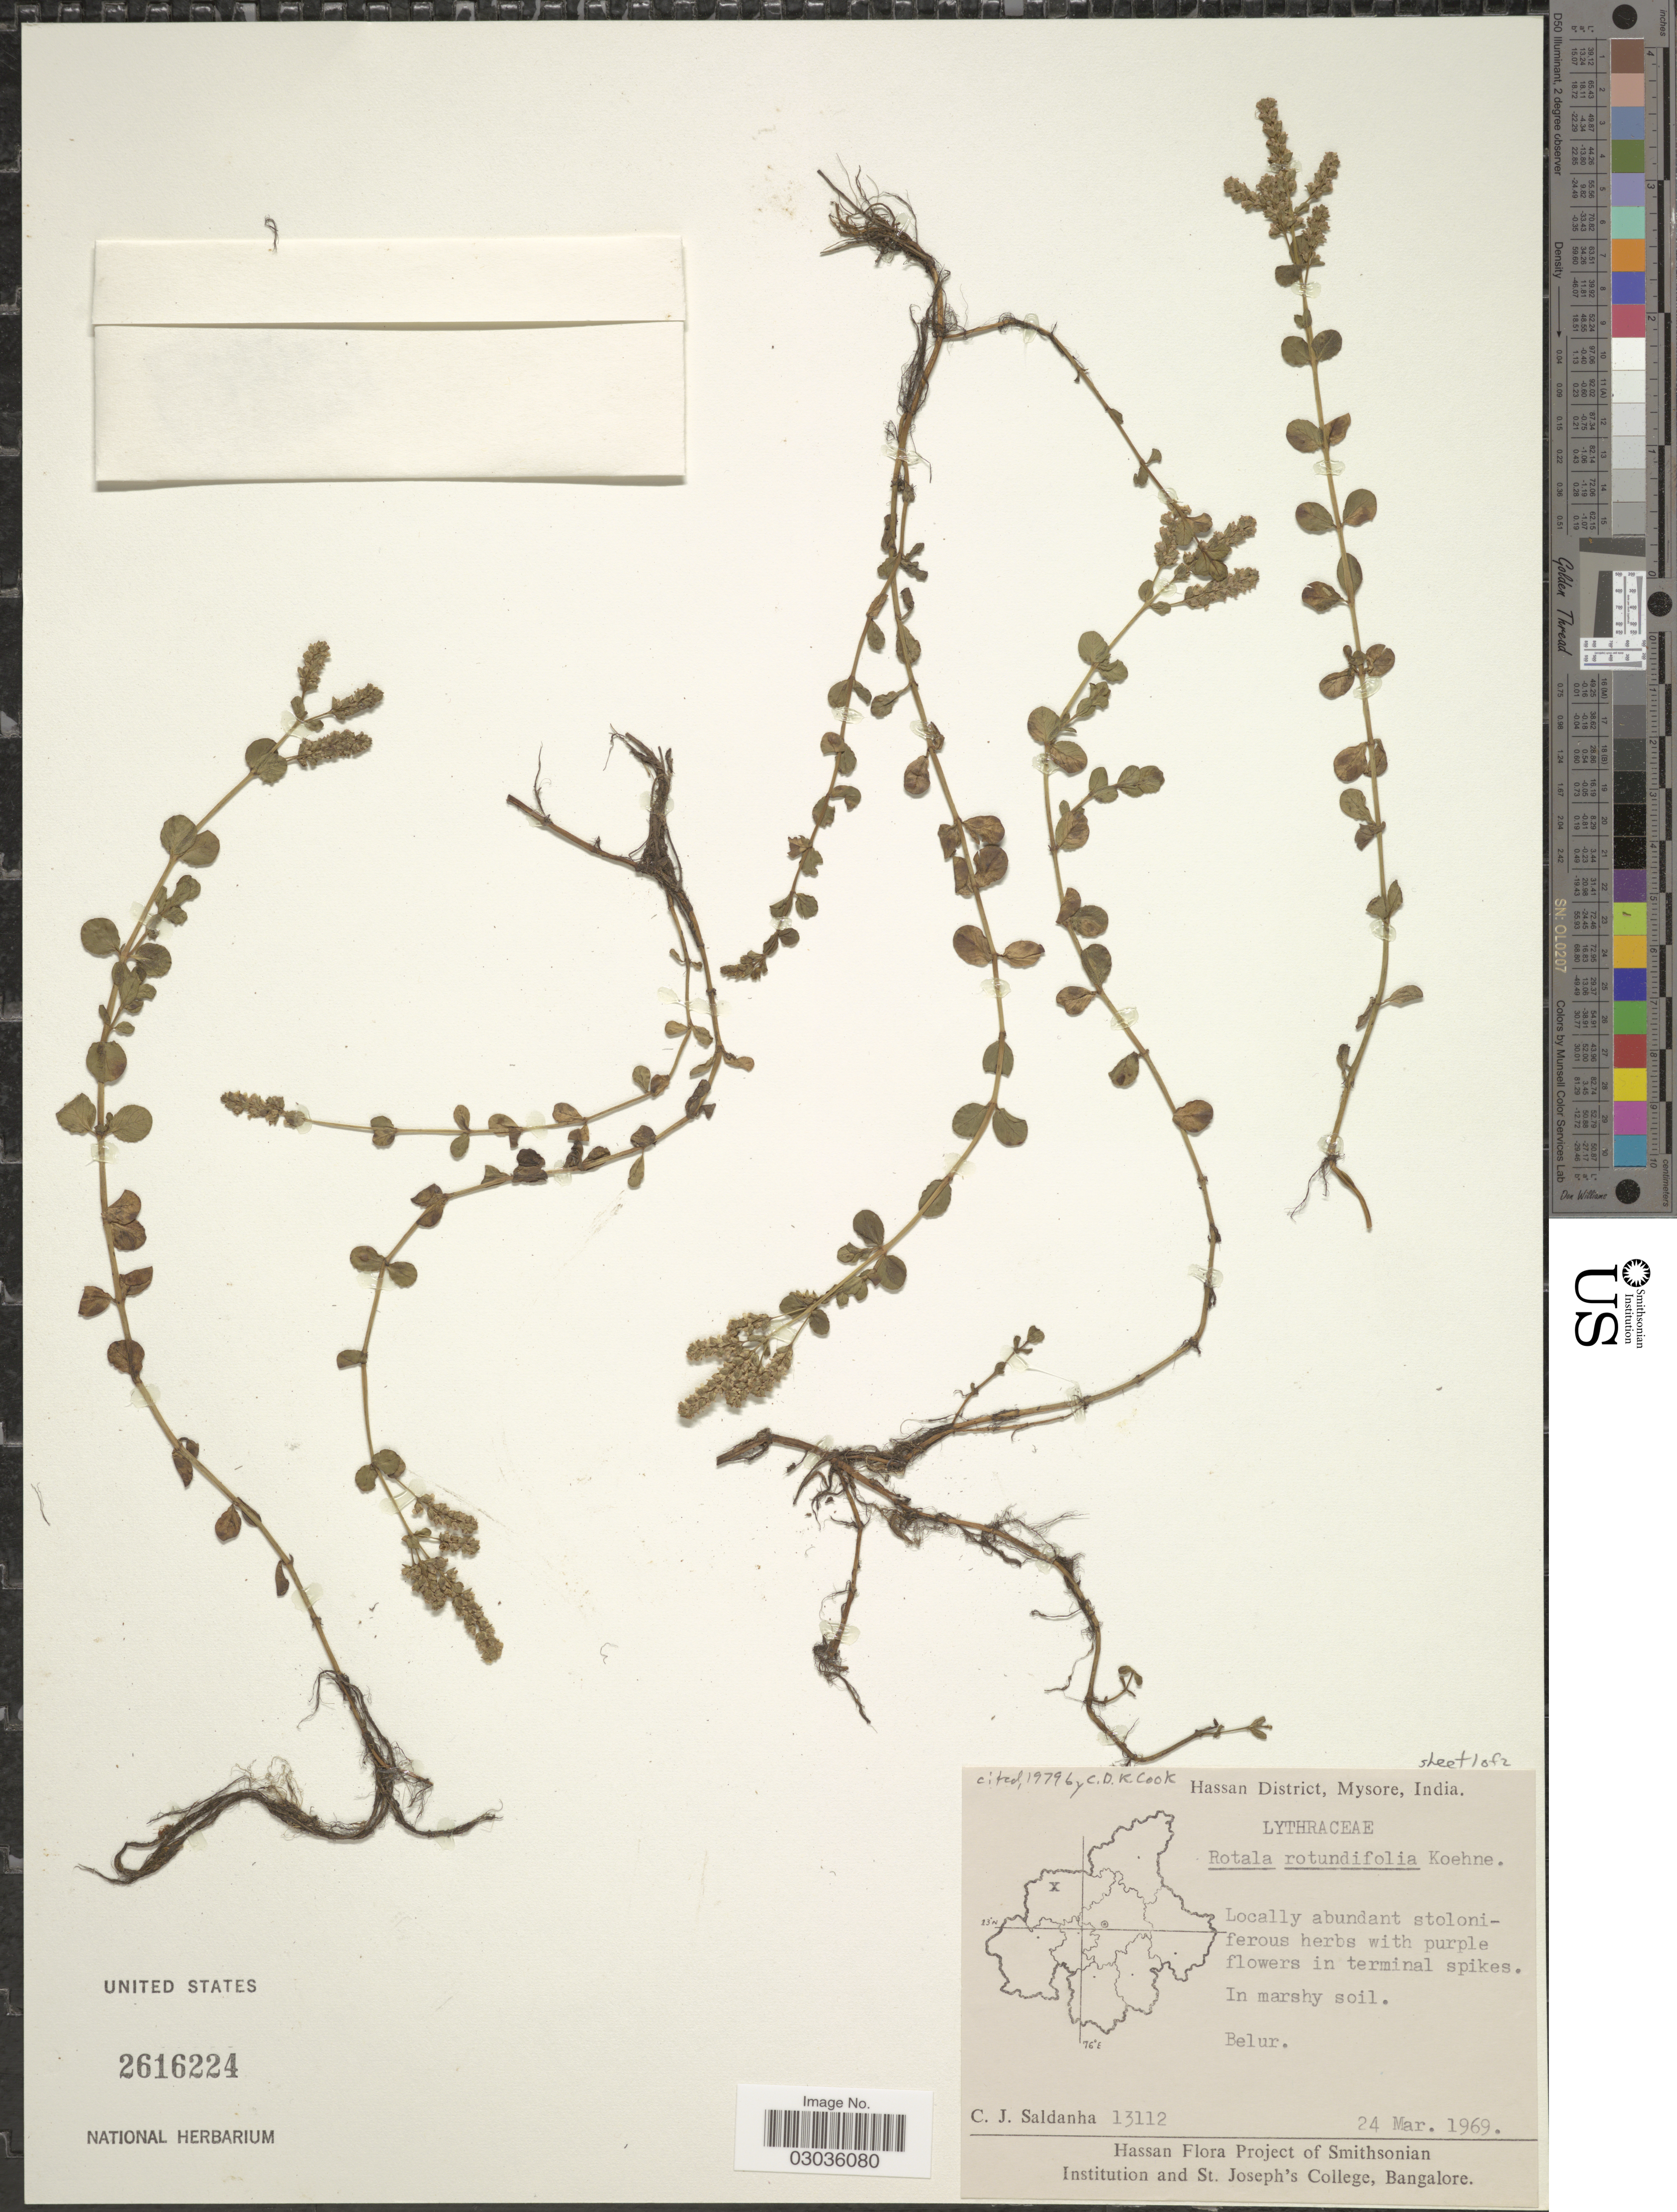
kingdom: Plantae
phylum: Tracheophyta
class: Magnoliopsida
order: Myrtales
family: Lythraceae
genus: Rotala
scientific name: Rotala rotundifolia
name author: (Buch.-Ham. & Roxb.) Koehne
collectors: C. J. Saldanha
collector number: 13112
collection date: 1969-03-24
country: India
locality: Hassan District, Mysore, Belur.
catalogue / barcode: US 2616224